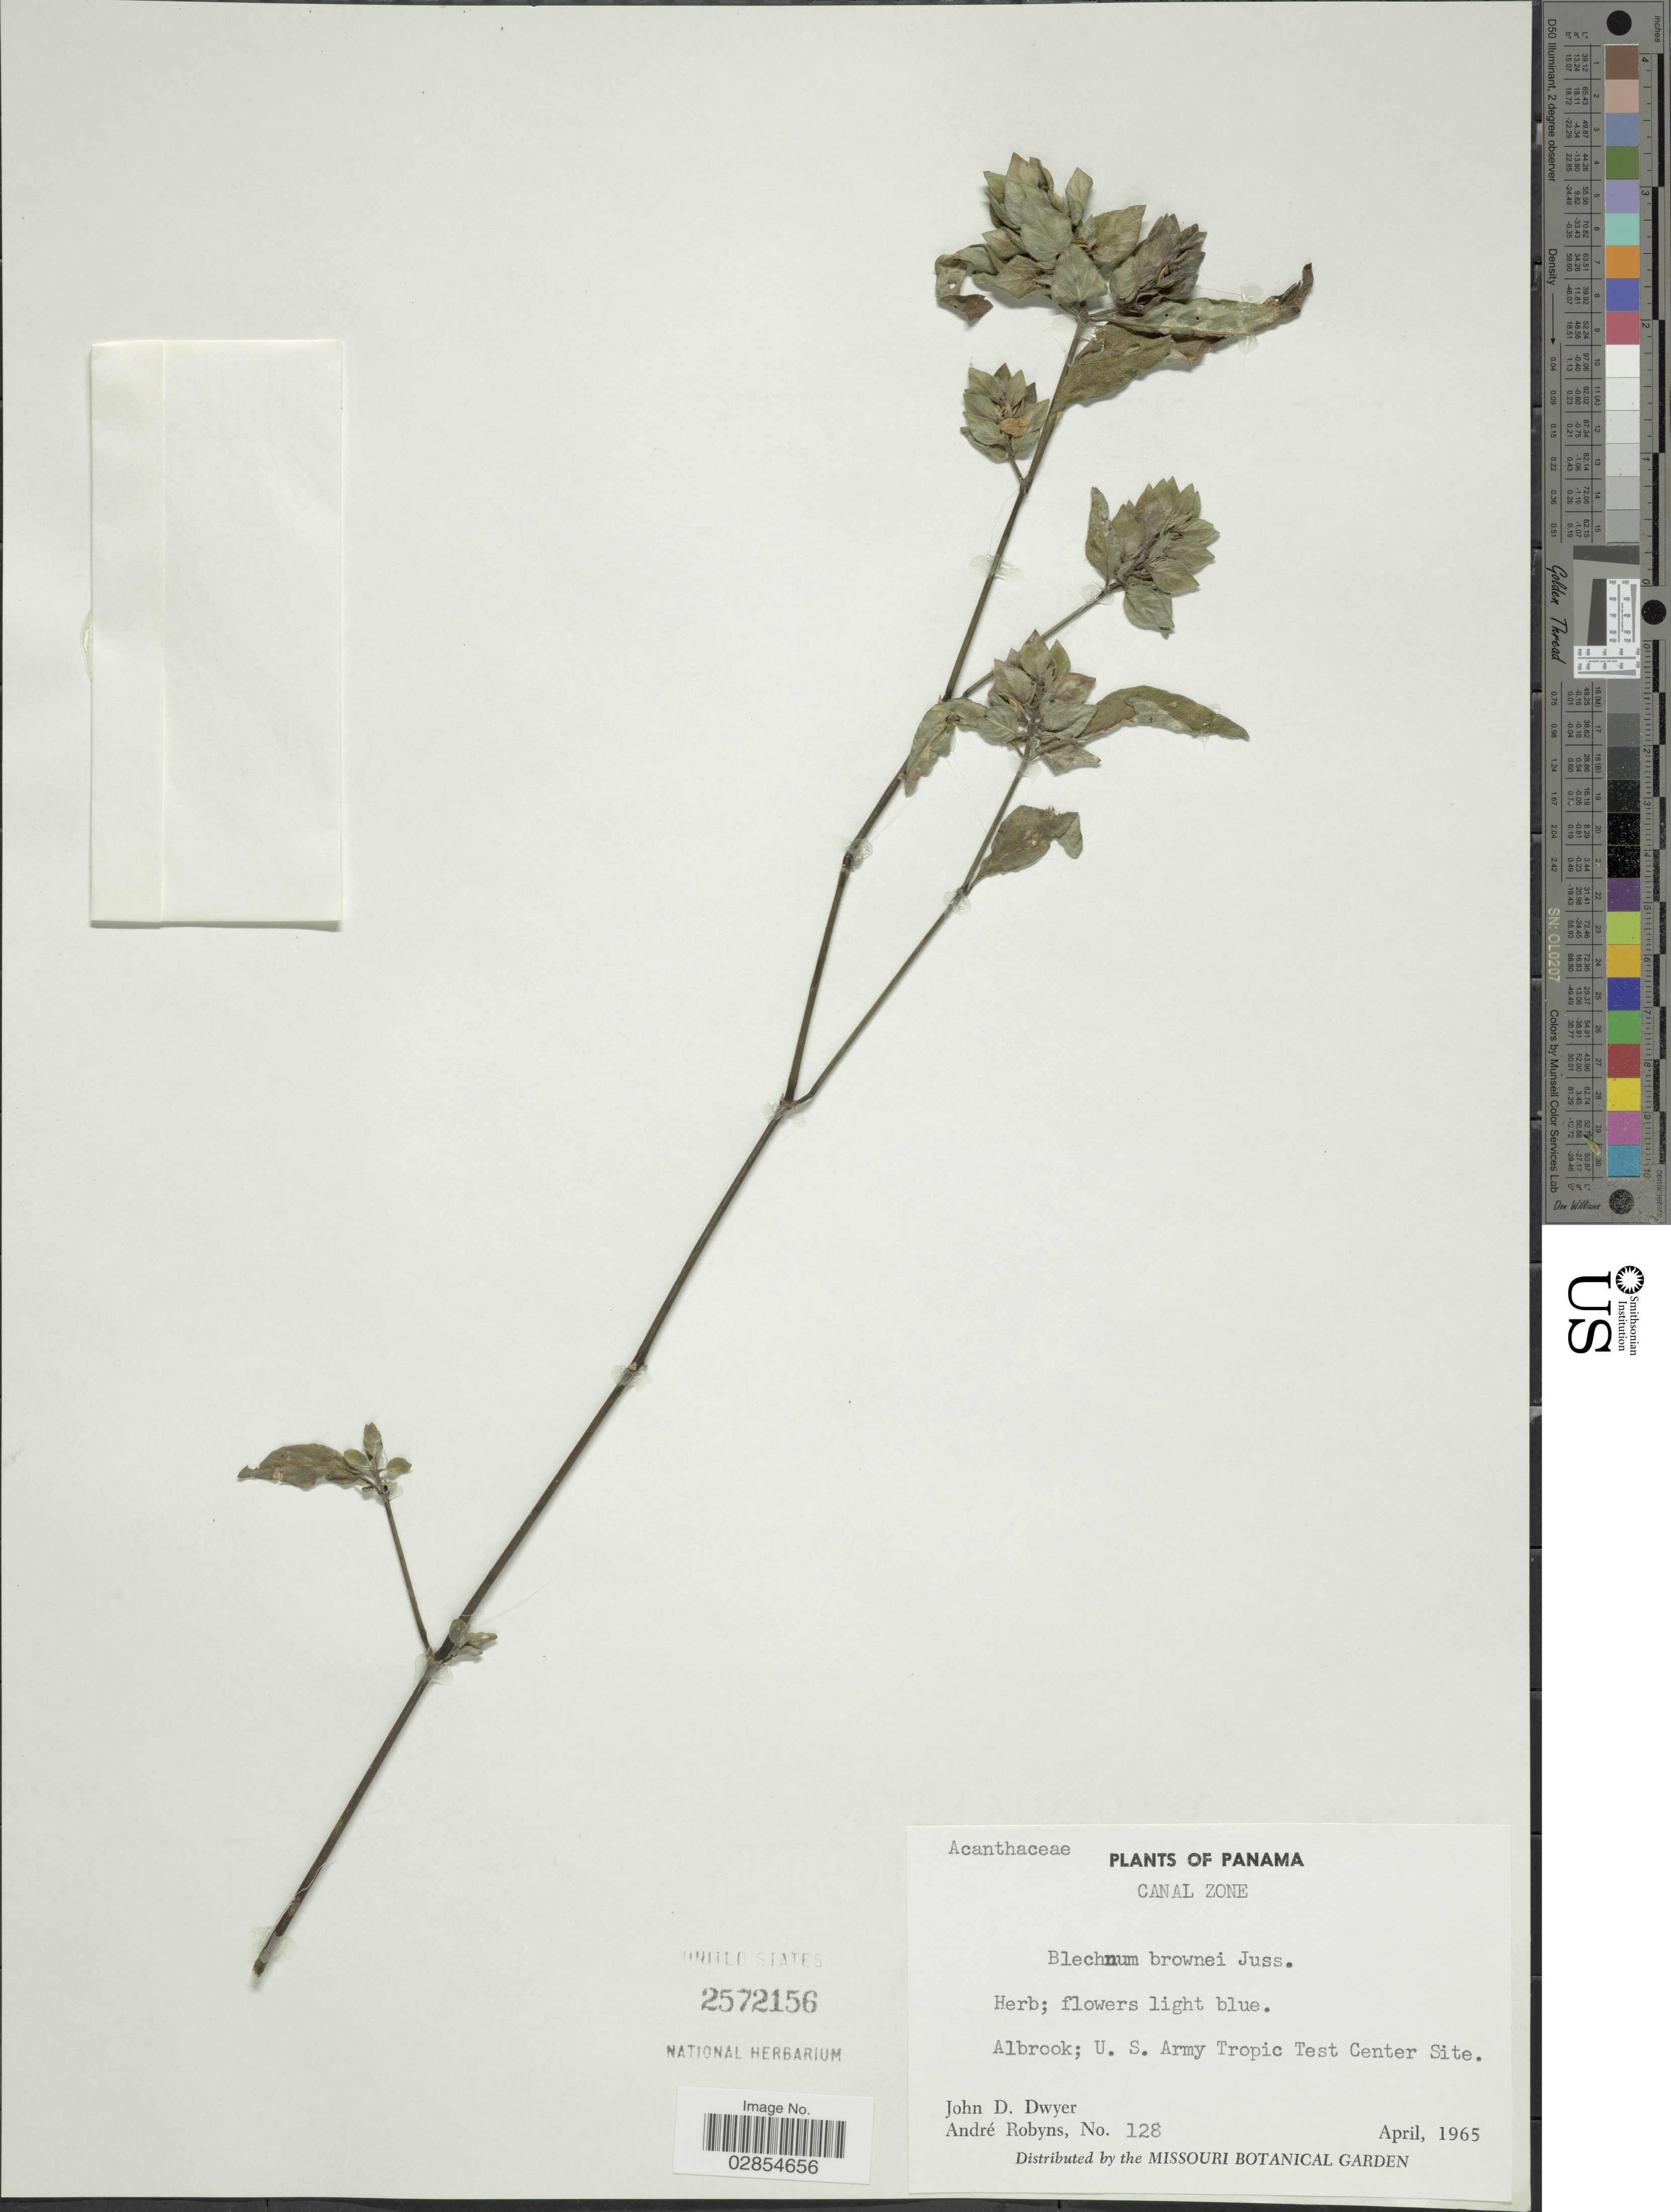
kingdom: Plantae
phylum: Tracheophyta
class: Magnoliopsida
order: Lamiales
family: Acanthaceae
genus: Blechum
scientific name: Blechum pyramidatum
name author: (Lam.) Urb.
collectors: J. D. Dwyer & A. G. Robyns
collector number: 128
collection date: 1965-04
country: Panama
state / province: Colón / Panamá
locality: Canal Zone. Albrook; U.S. Army Tropic Test Center Site.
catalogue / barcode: US 2572156